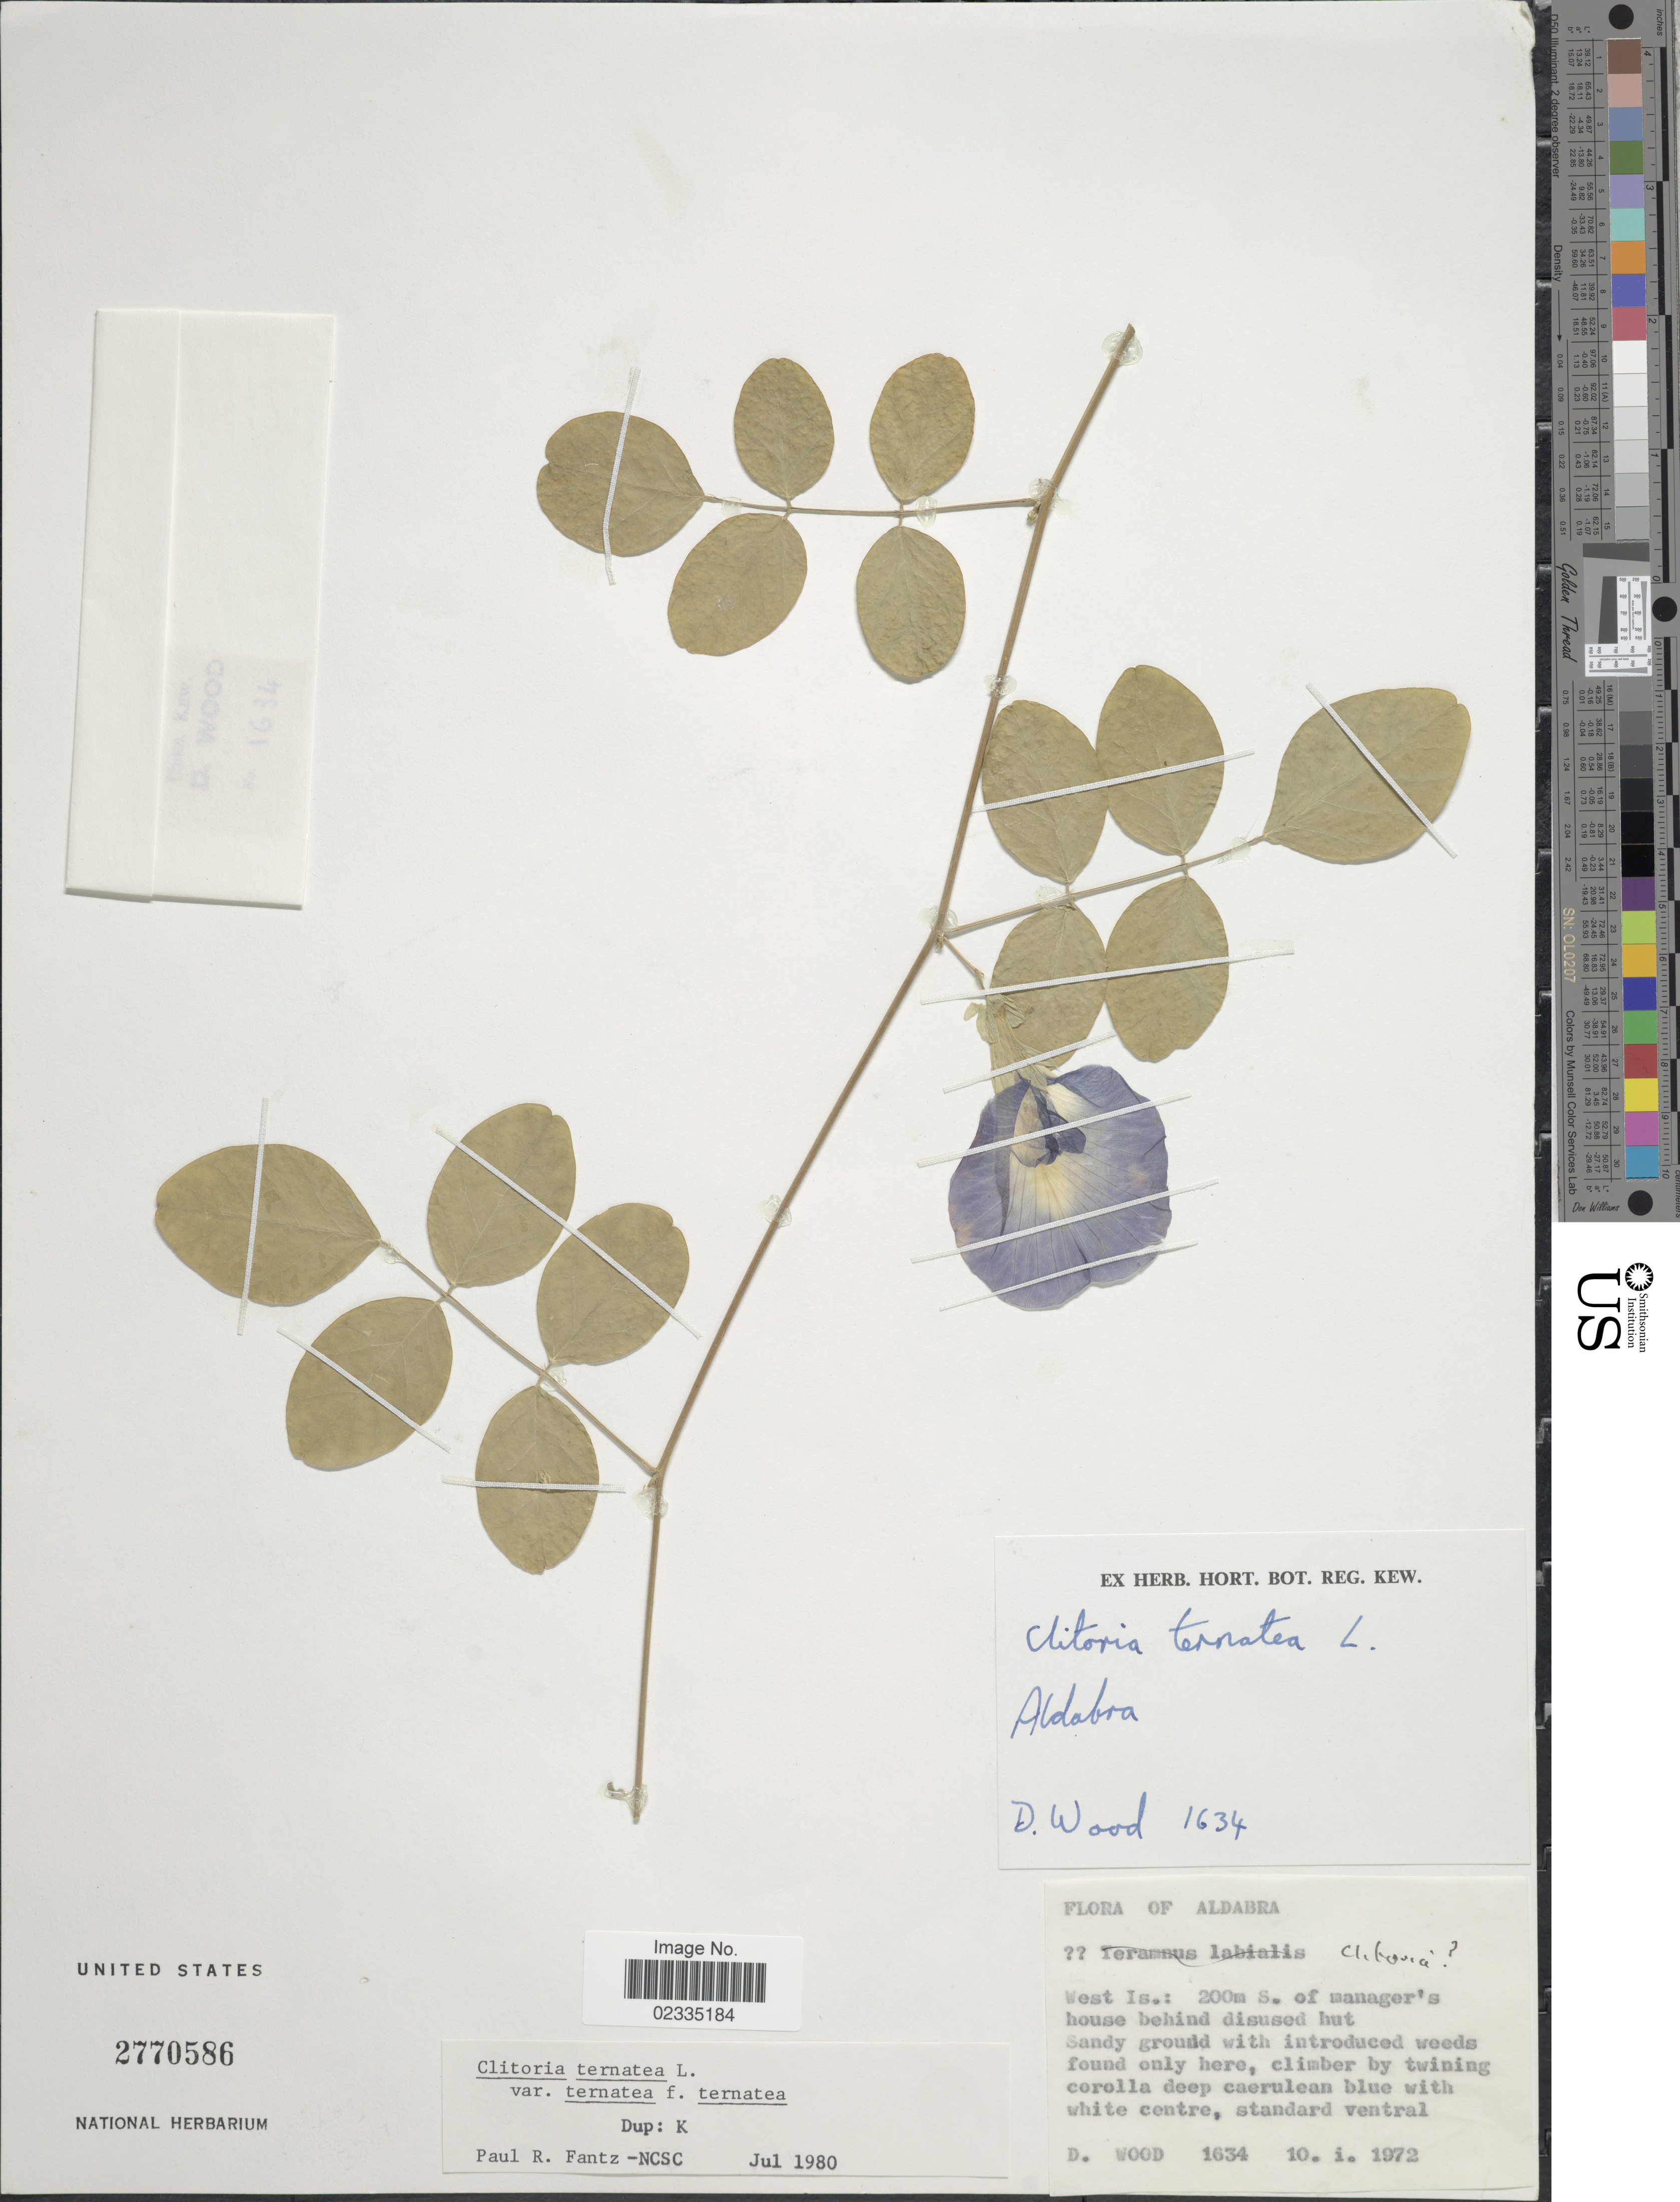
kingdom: Plantae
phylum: Tracheophyta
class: Magnoliopsida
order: Fabales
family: Fabaceae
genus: Clitoria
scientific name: Clitoria ternatea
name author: L.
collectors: D. Wood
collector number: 1634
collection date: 1972-01-10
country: Seychelles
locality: Aldabra, West Is.: S of manager's house behind disused hut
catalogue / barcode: US 2770586